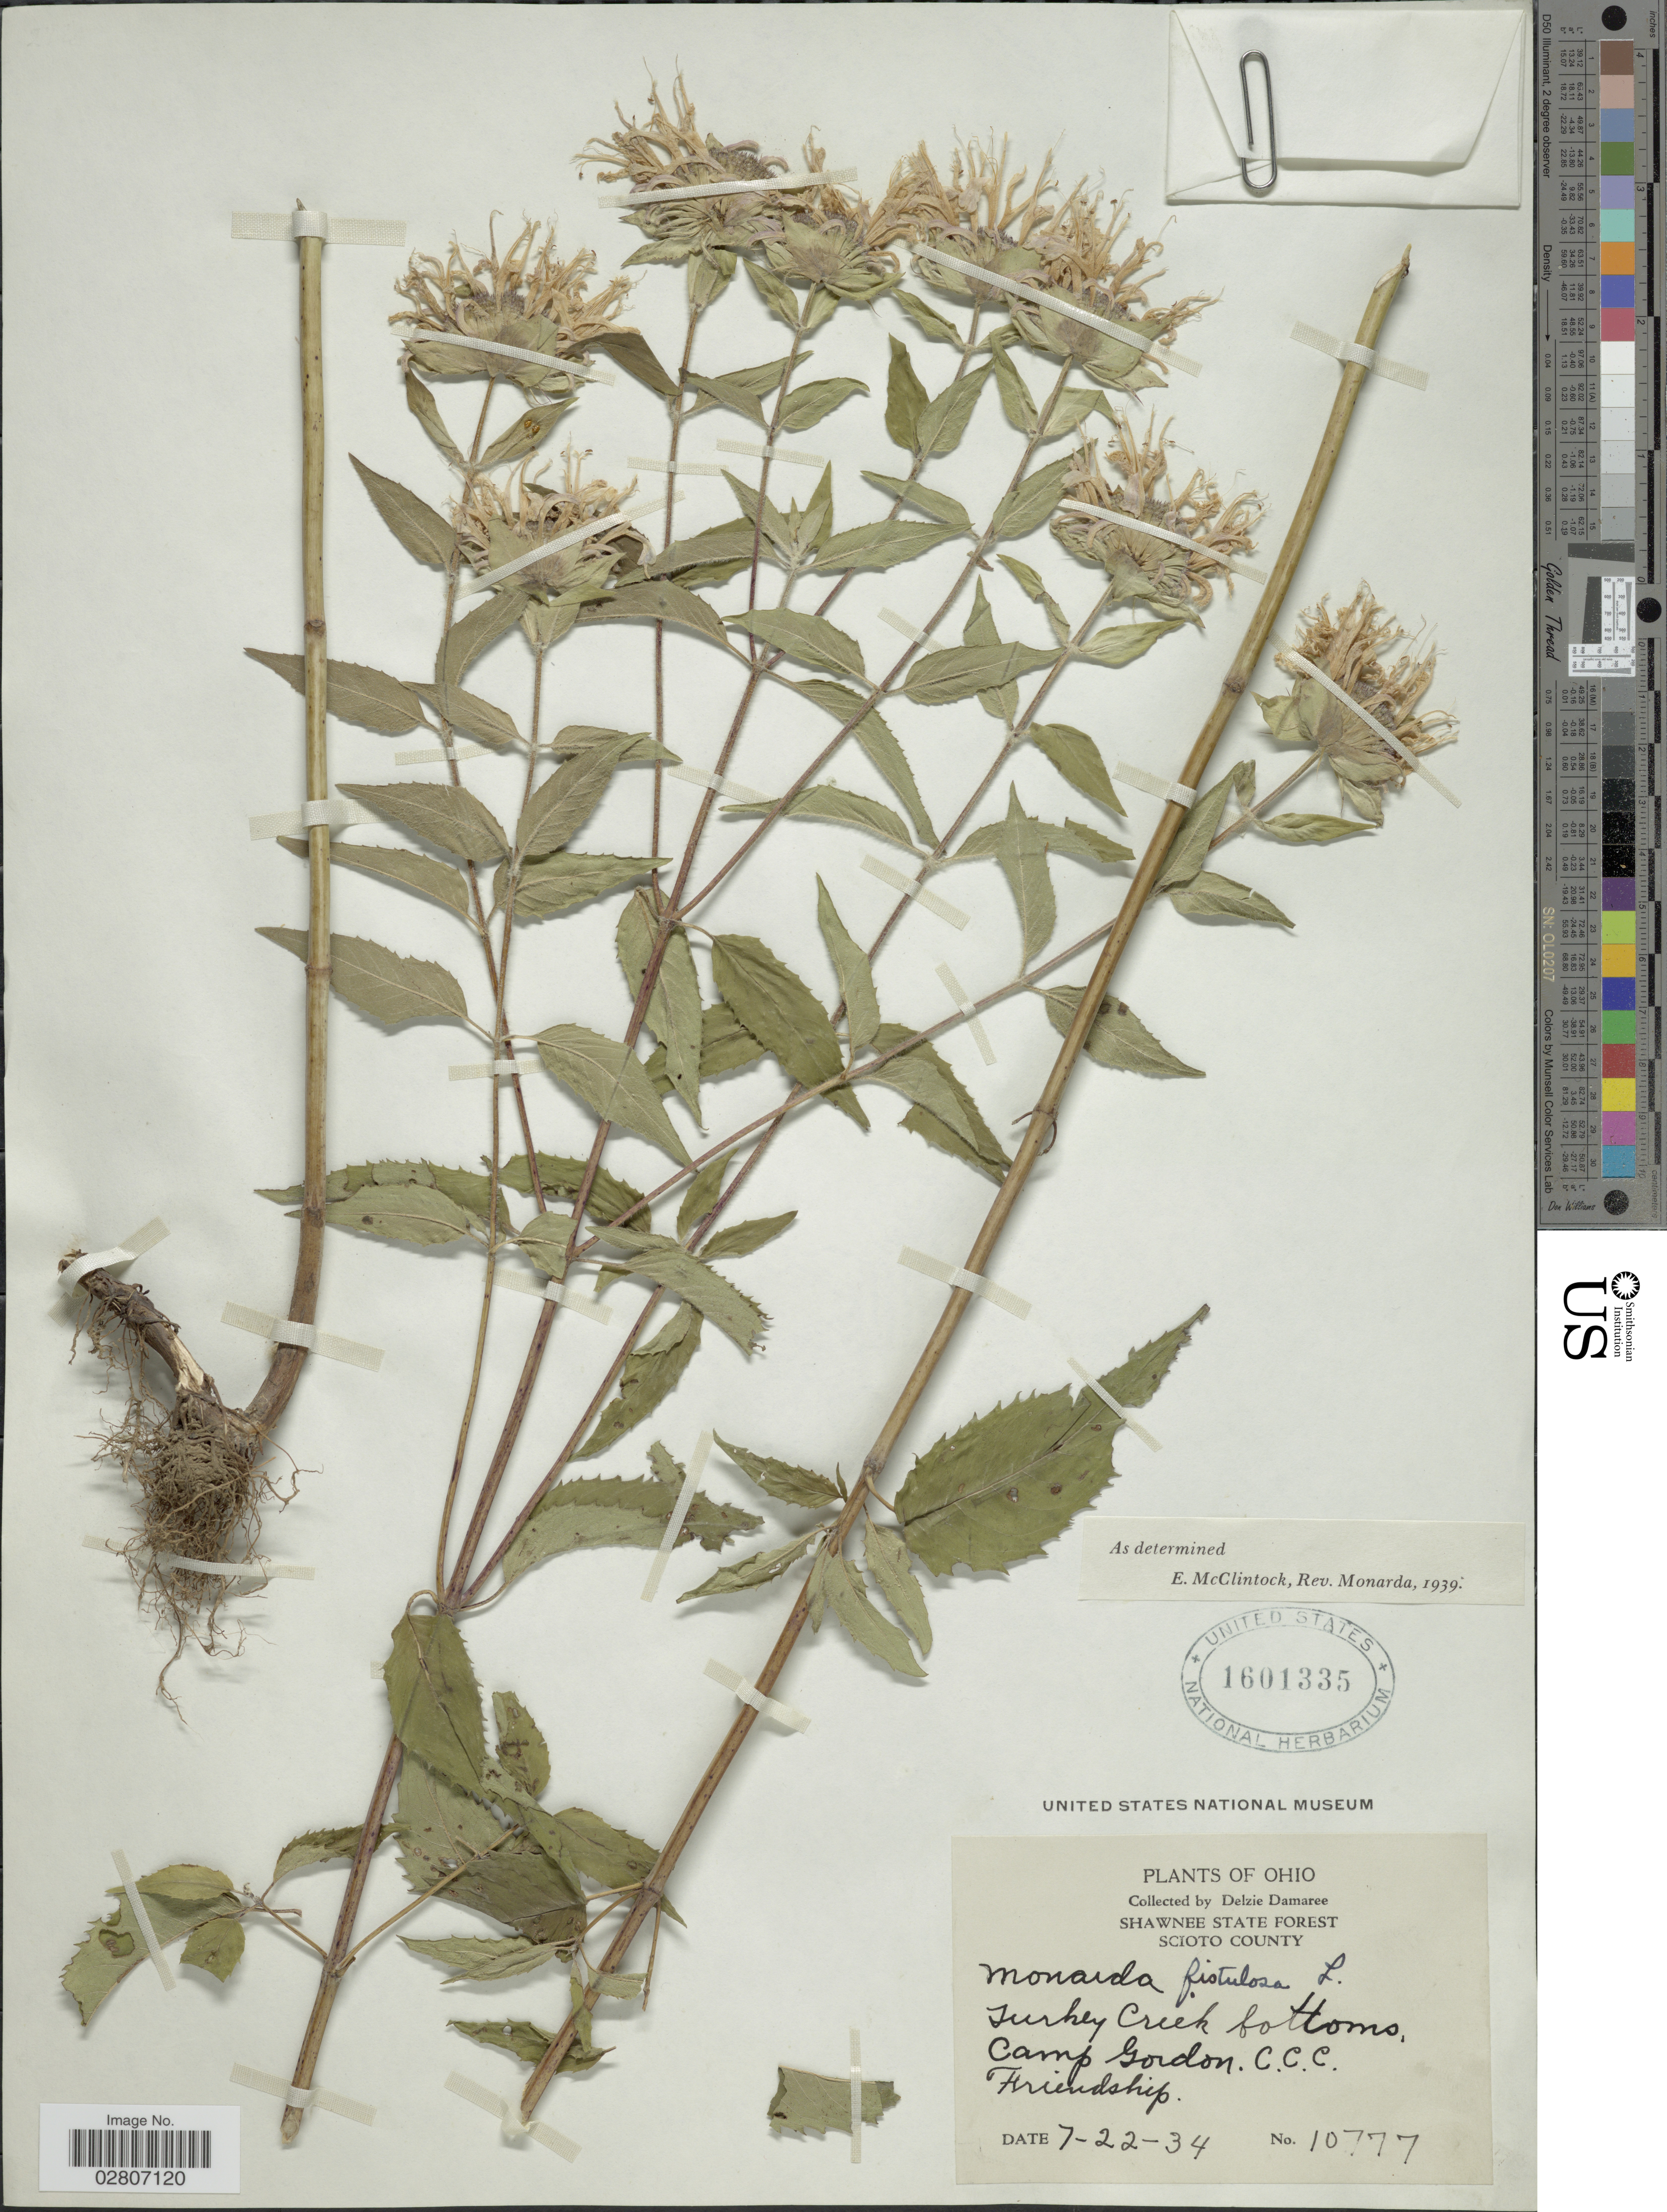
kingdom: Plantae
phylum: Tracheophyta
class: Magnoliopsida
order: Lamiales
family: Lamiaceae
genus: Monarda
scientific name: Monarda fistulosa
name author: L.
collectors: D. Demaree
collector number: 10777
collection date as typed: Transcribed d/m/y: 22/7/34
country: United States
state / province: Ohio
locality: Shawnee State Forest. Sciotto County. Turkey Creek bottoms, Camp Gordon. C.C.C. Friendship.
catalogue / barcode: US 1601335